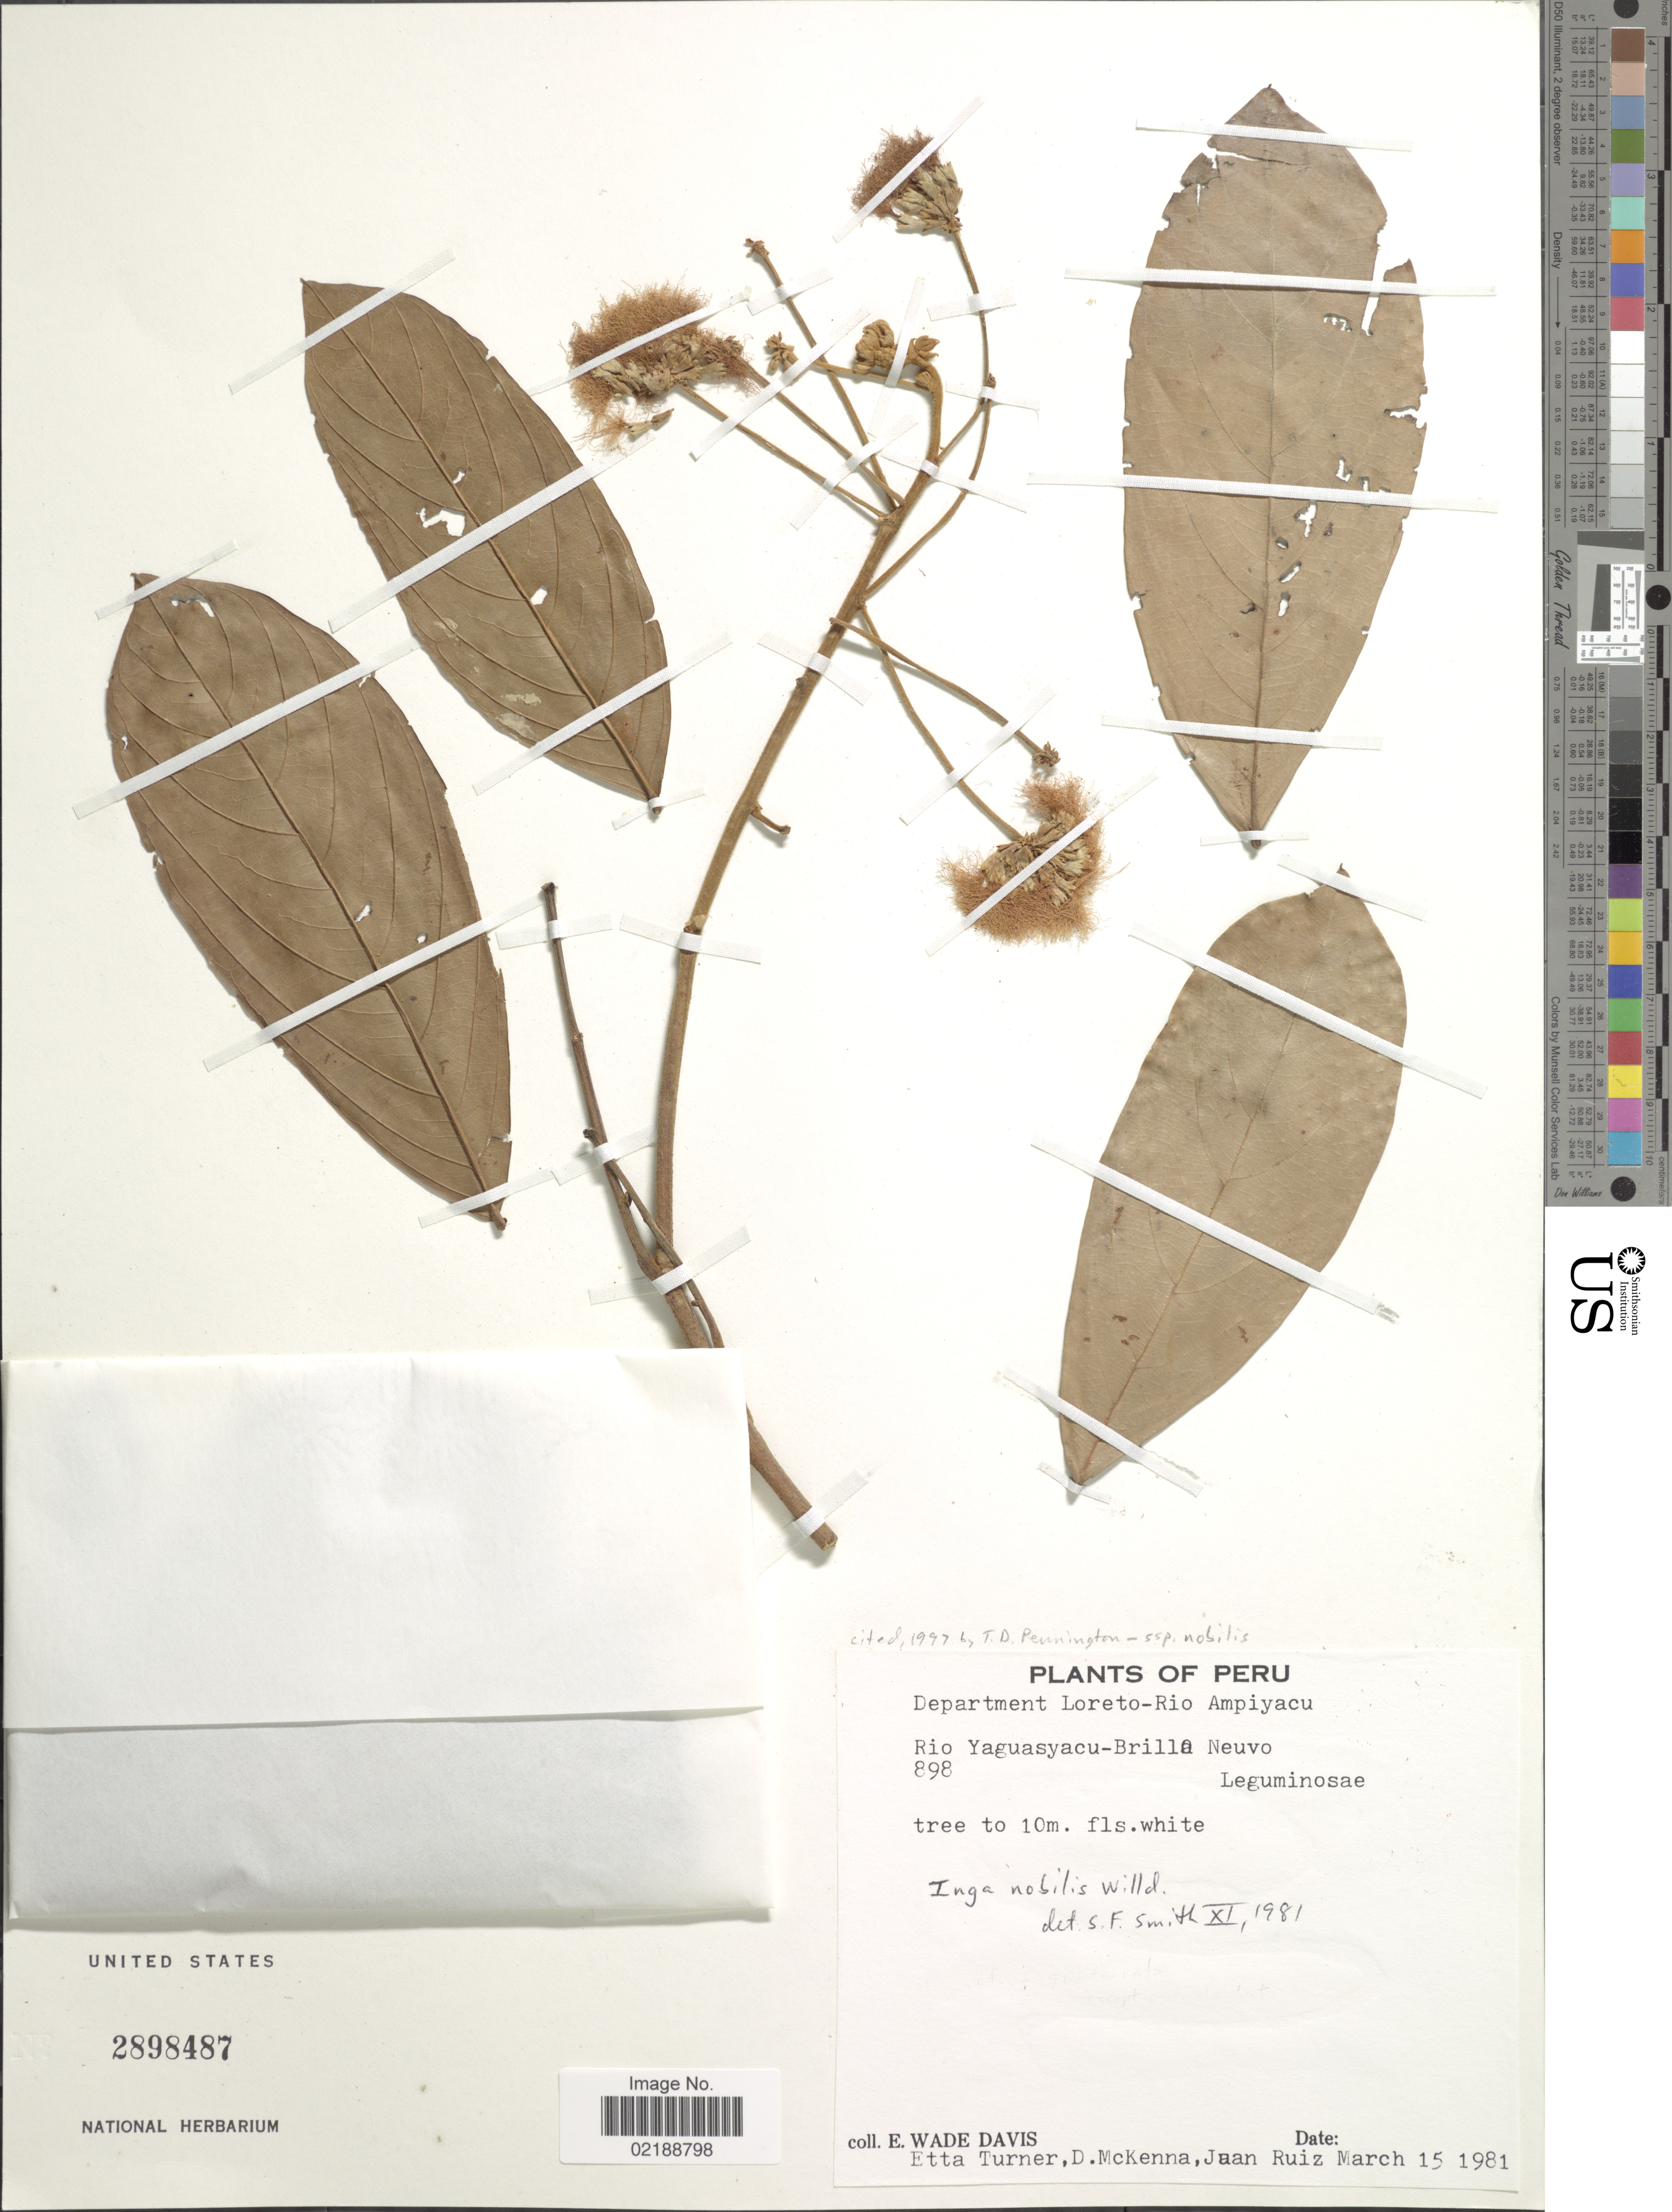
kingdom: Plantae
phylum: Tracheophyta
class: Magnoliopsida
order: Fabales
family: Fabaceae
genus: Inga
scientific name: Inga nobilis subsp. nobilis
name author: Willd.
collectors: E. Wade-Davis, E. Turner, D. McKenna & J. Ruiz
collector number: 898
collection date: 1981-03-15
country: Peru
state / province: Loreto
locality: Department Loreto-Rio Ampiyacu, Rio Yaguasyacu-Brilla Nuevo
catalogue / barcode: US 2898487